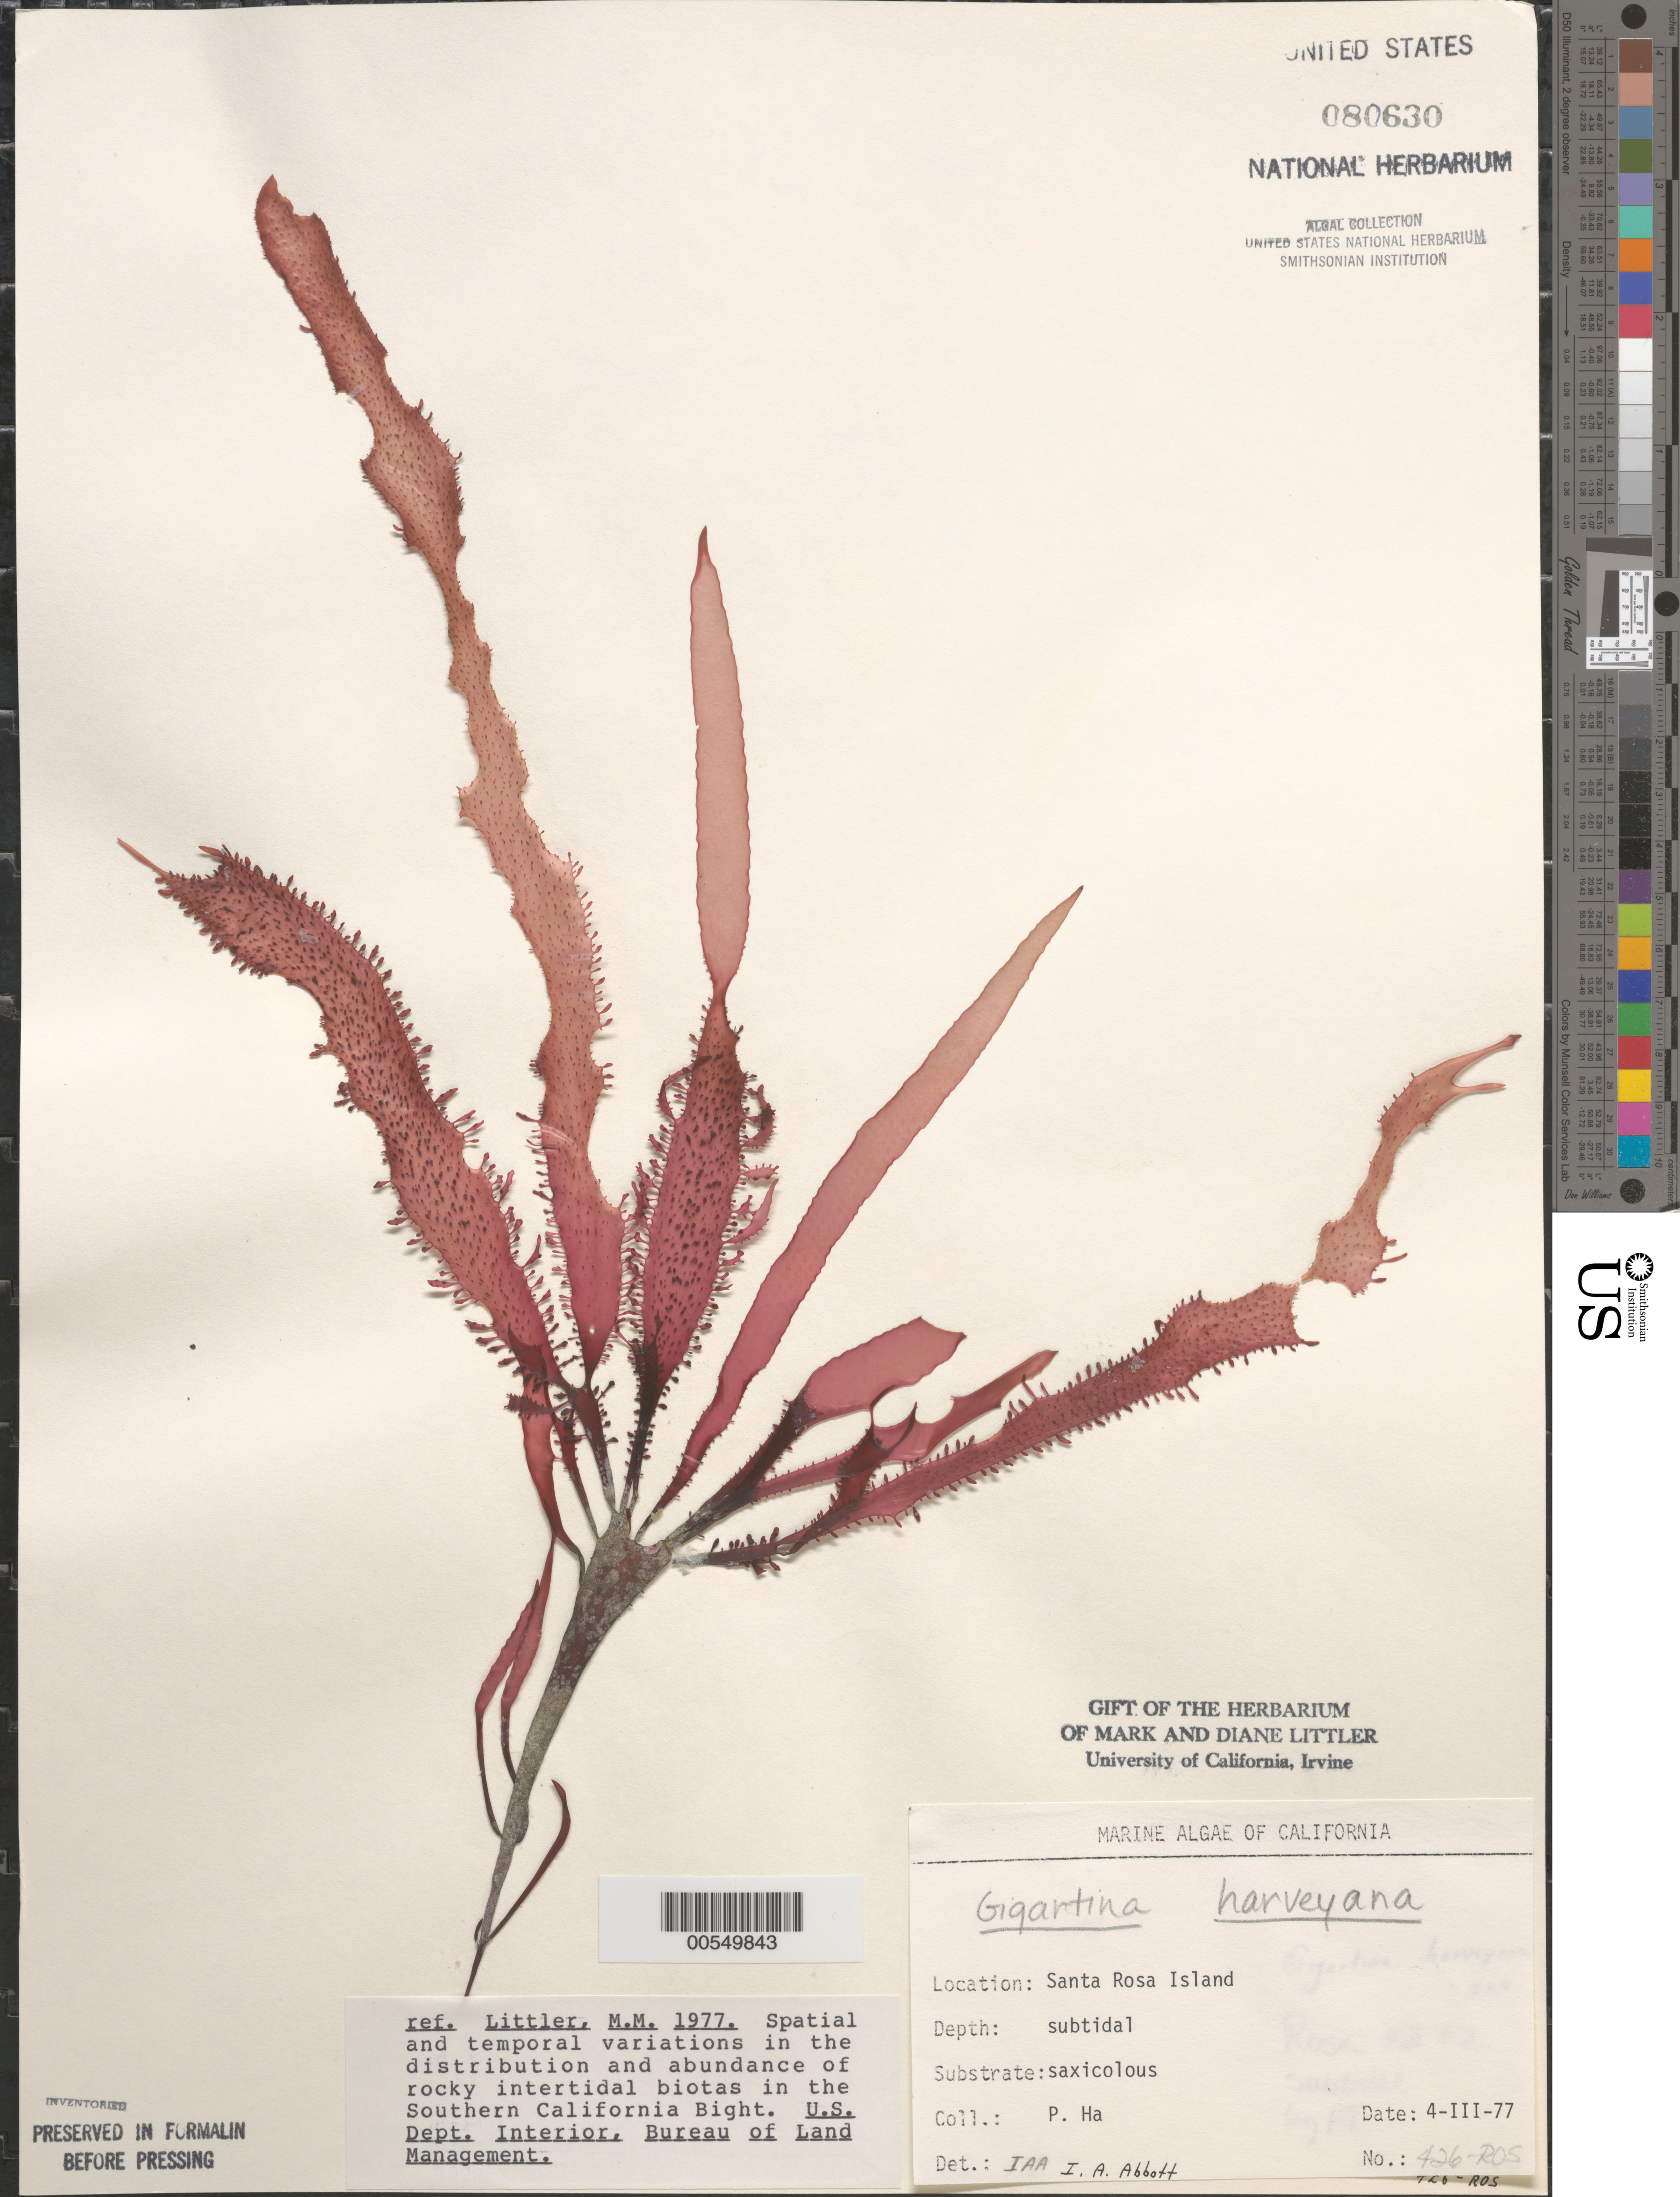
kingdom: Plantae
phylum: Rhodophyta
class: Florideophyceae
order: Gigartinales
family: Gigartinaceae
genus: Chondracanthus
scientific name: Chondracanthus harveyanus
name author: (Kütz.) Guiry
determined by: Algae name updating Project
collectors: P. Ha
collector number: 426-ROS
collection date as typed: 04 Mar 1977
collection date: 1977-03-04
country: United States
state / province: California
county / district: Santa Barbara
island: Santa Rosa Island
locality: Johnson's Lee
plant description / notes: BLM-SOCALBIGHT Rocky Intertidal Survey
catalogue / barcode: US 80630